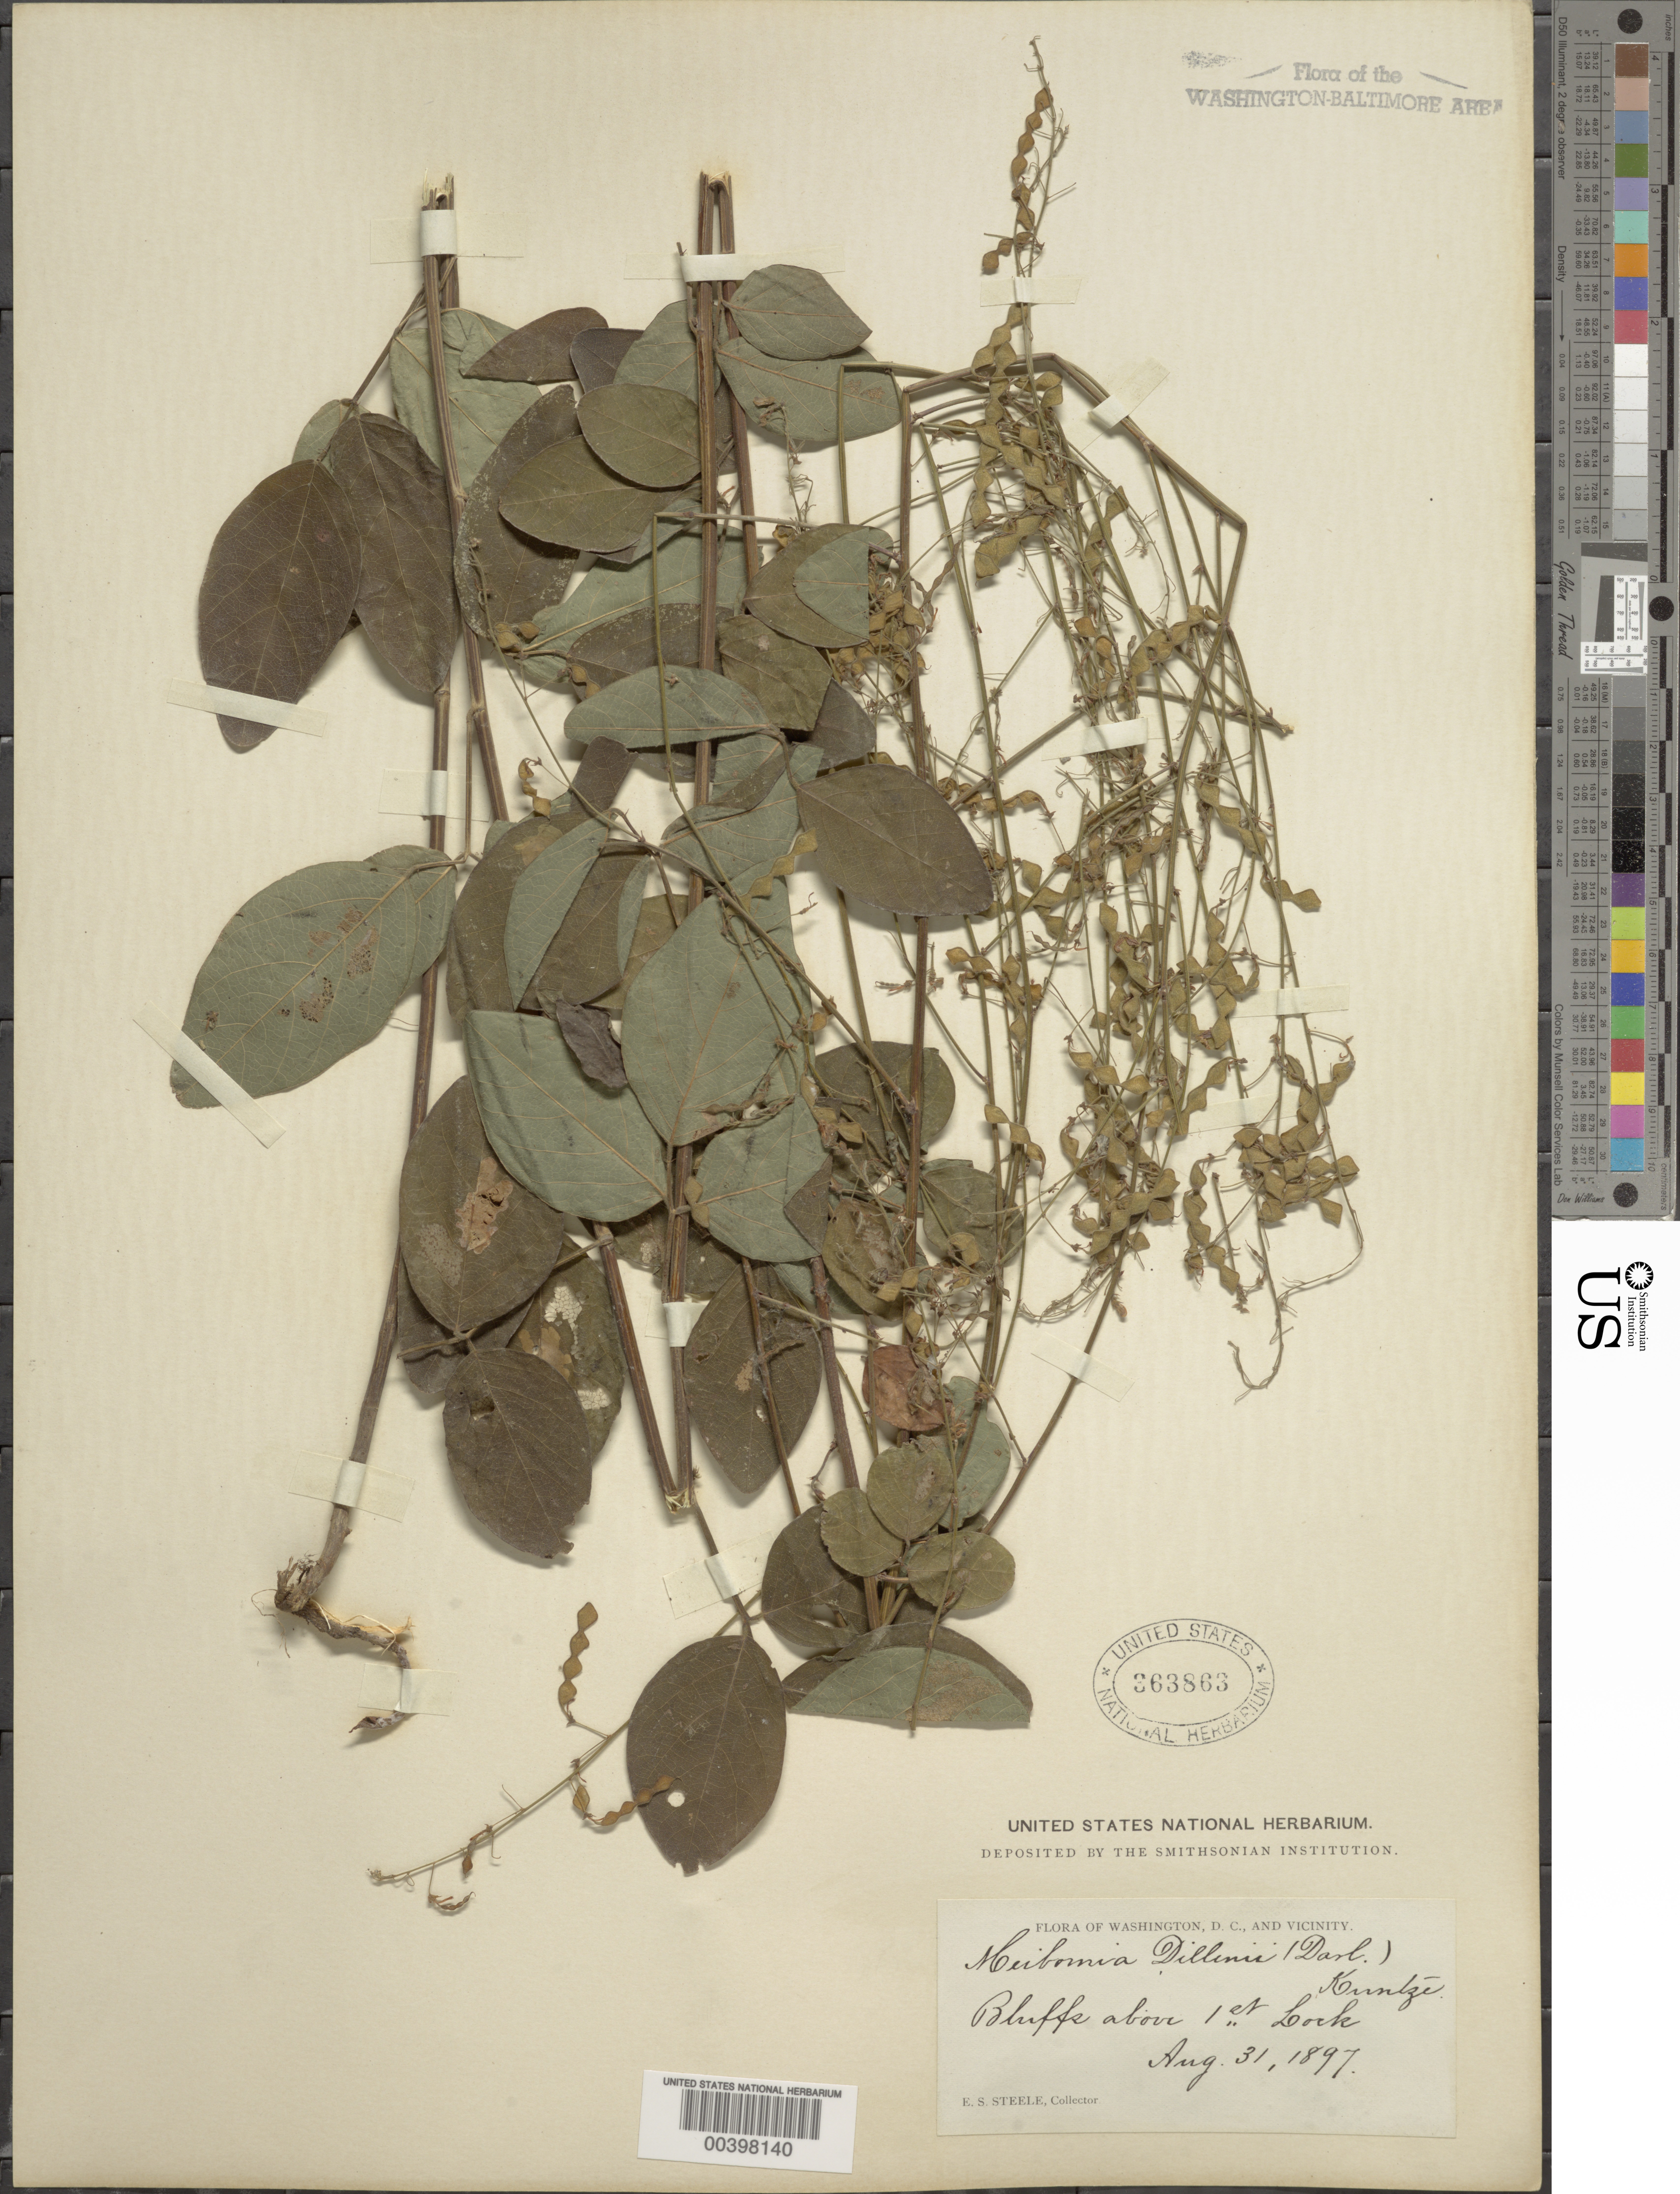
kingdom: Plantae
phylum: Tracheophyta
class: Magnoliopsida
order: Fabales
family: Fabaceae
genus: Desmodium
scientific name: Desmodium glabellum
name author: (Michx.) DC.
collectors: E. Steele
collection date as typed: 14 Jul 1896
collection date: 1896-07-14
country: United States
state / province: Maryland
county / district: Montgomery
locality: Cabin John C. & O. Canal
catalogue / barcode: US 363863